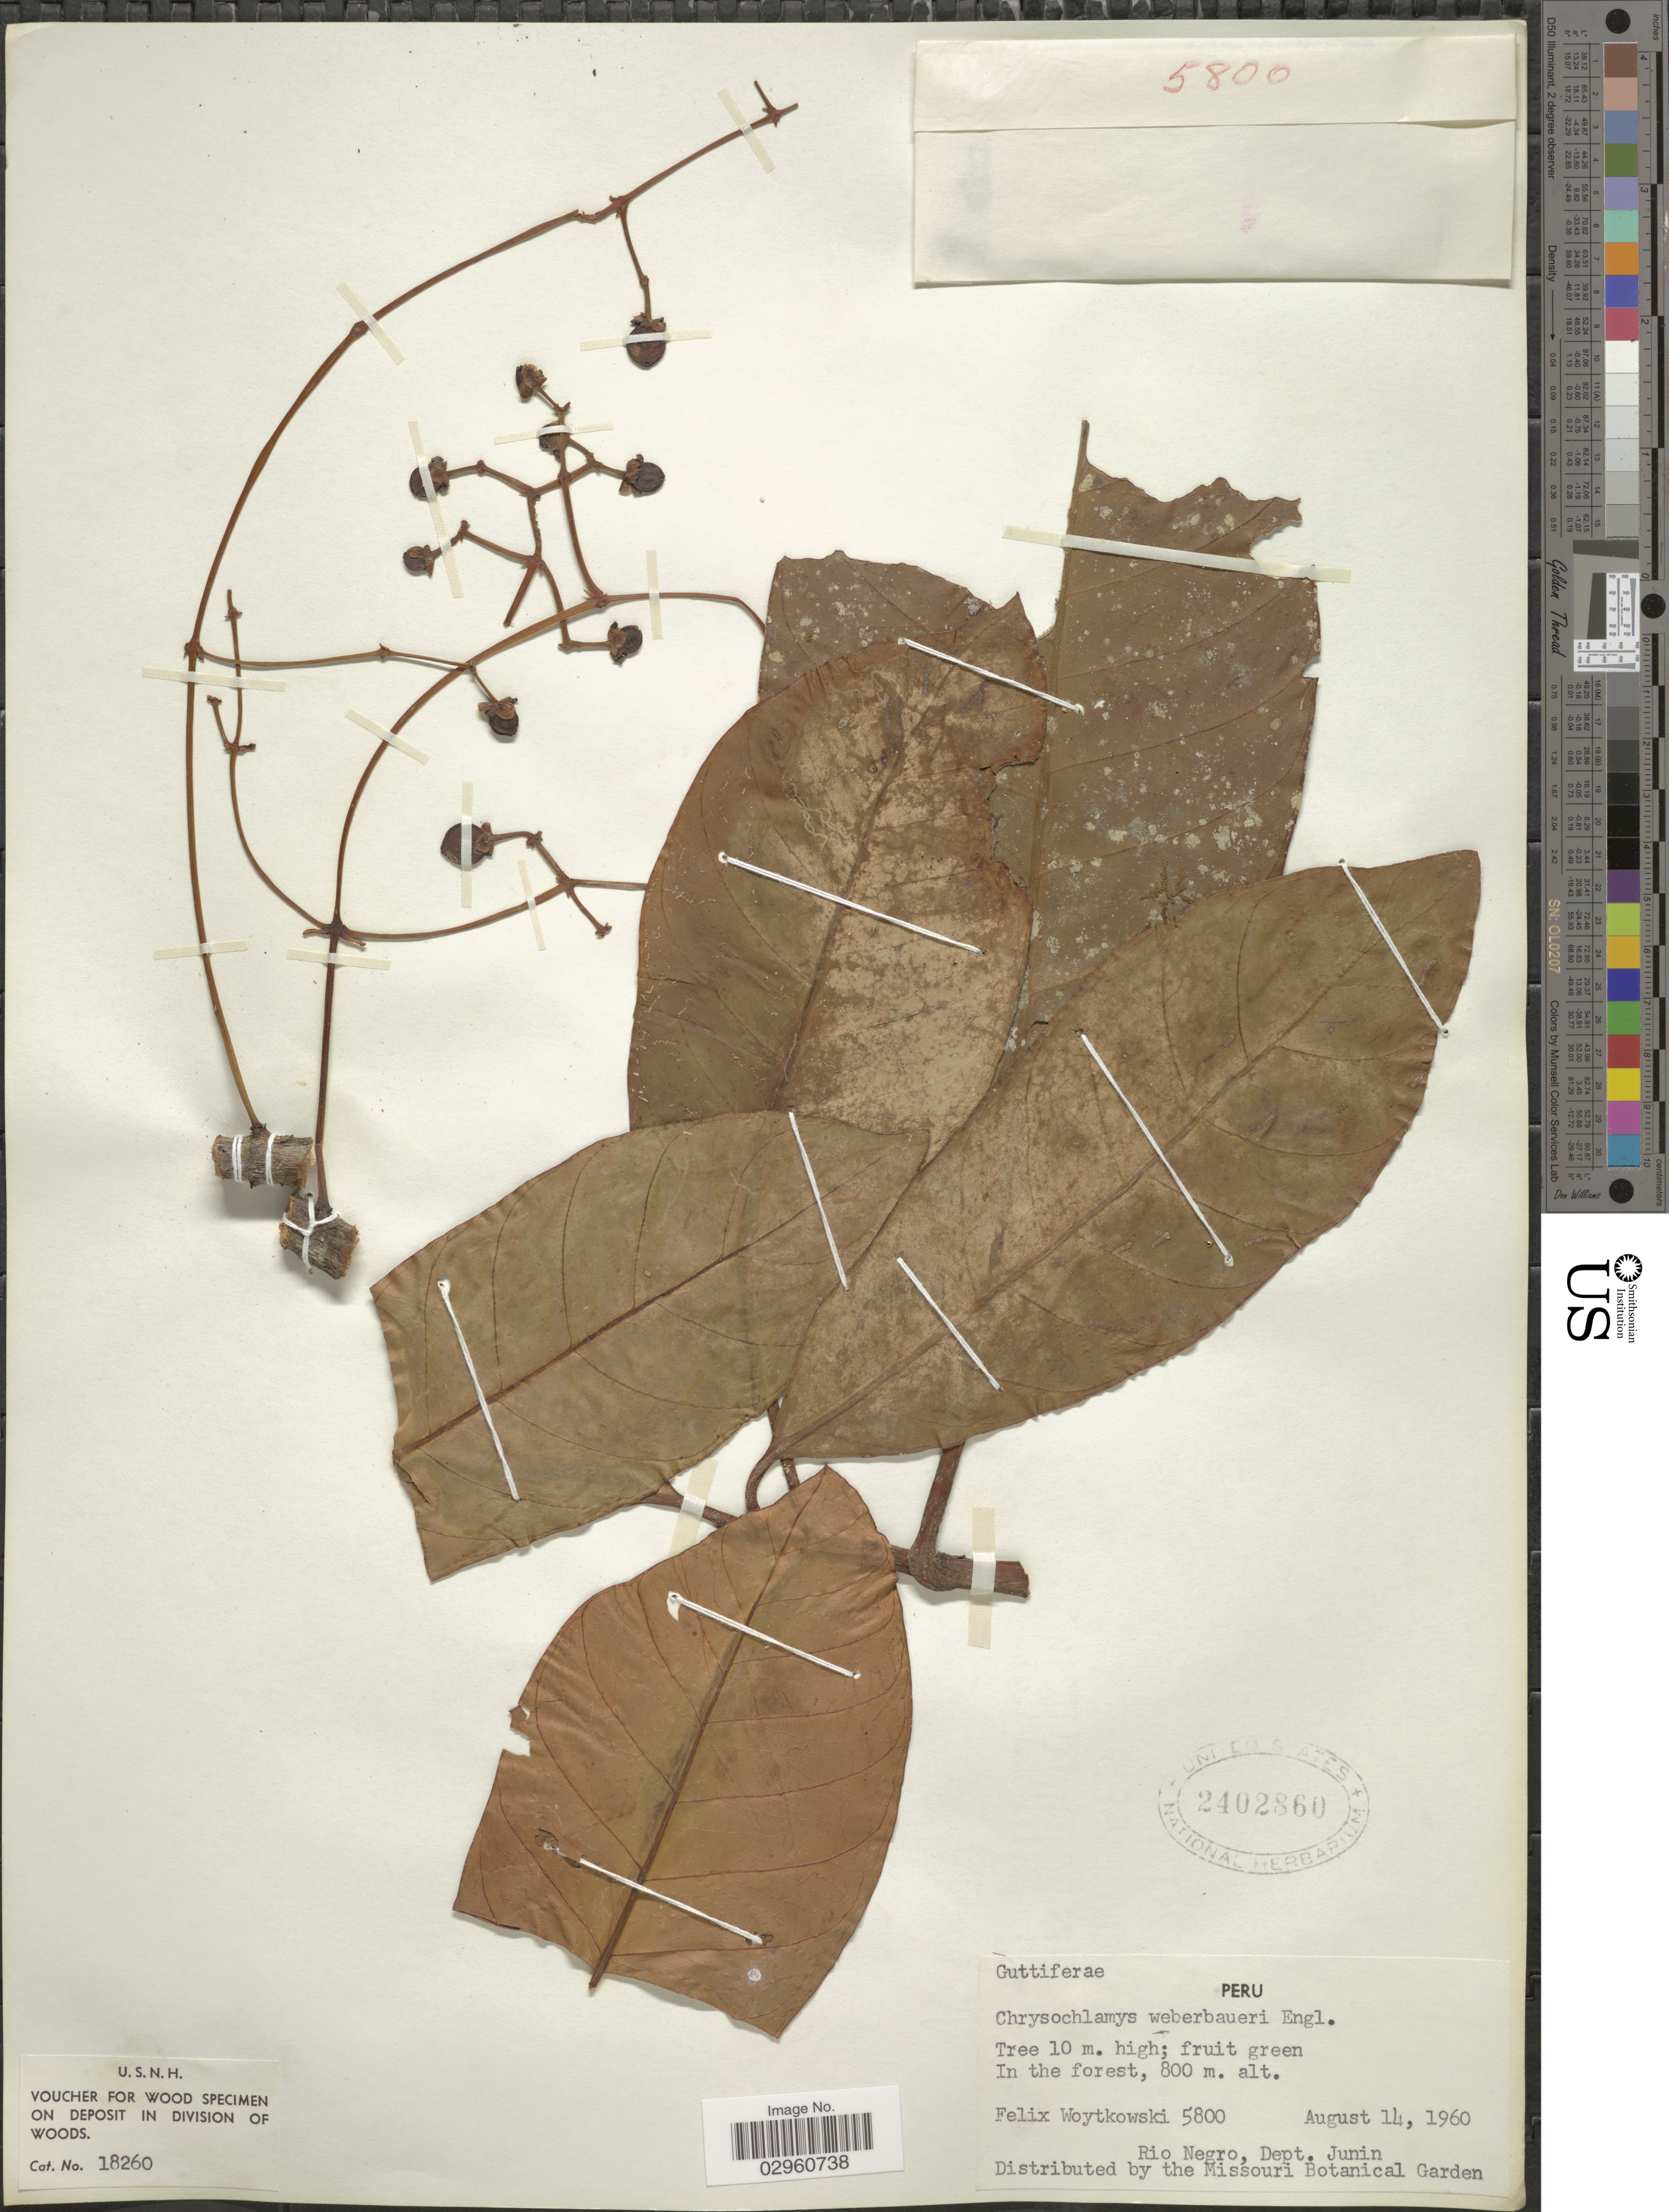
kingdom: Plantae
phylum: Tracheophyta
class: Magnoliopsida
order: Malpighiales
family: Clusiaceae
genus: Chrysochlamys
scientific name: Chrysochlamys sp.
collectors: F. Woytkowski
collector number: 5800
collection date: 1960-08-14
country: Peru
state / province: Junín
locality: Rio Negro, Dept. Junin.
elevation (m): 800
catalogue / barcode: US 2402860